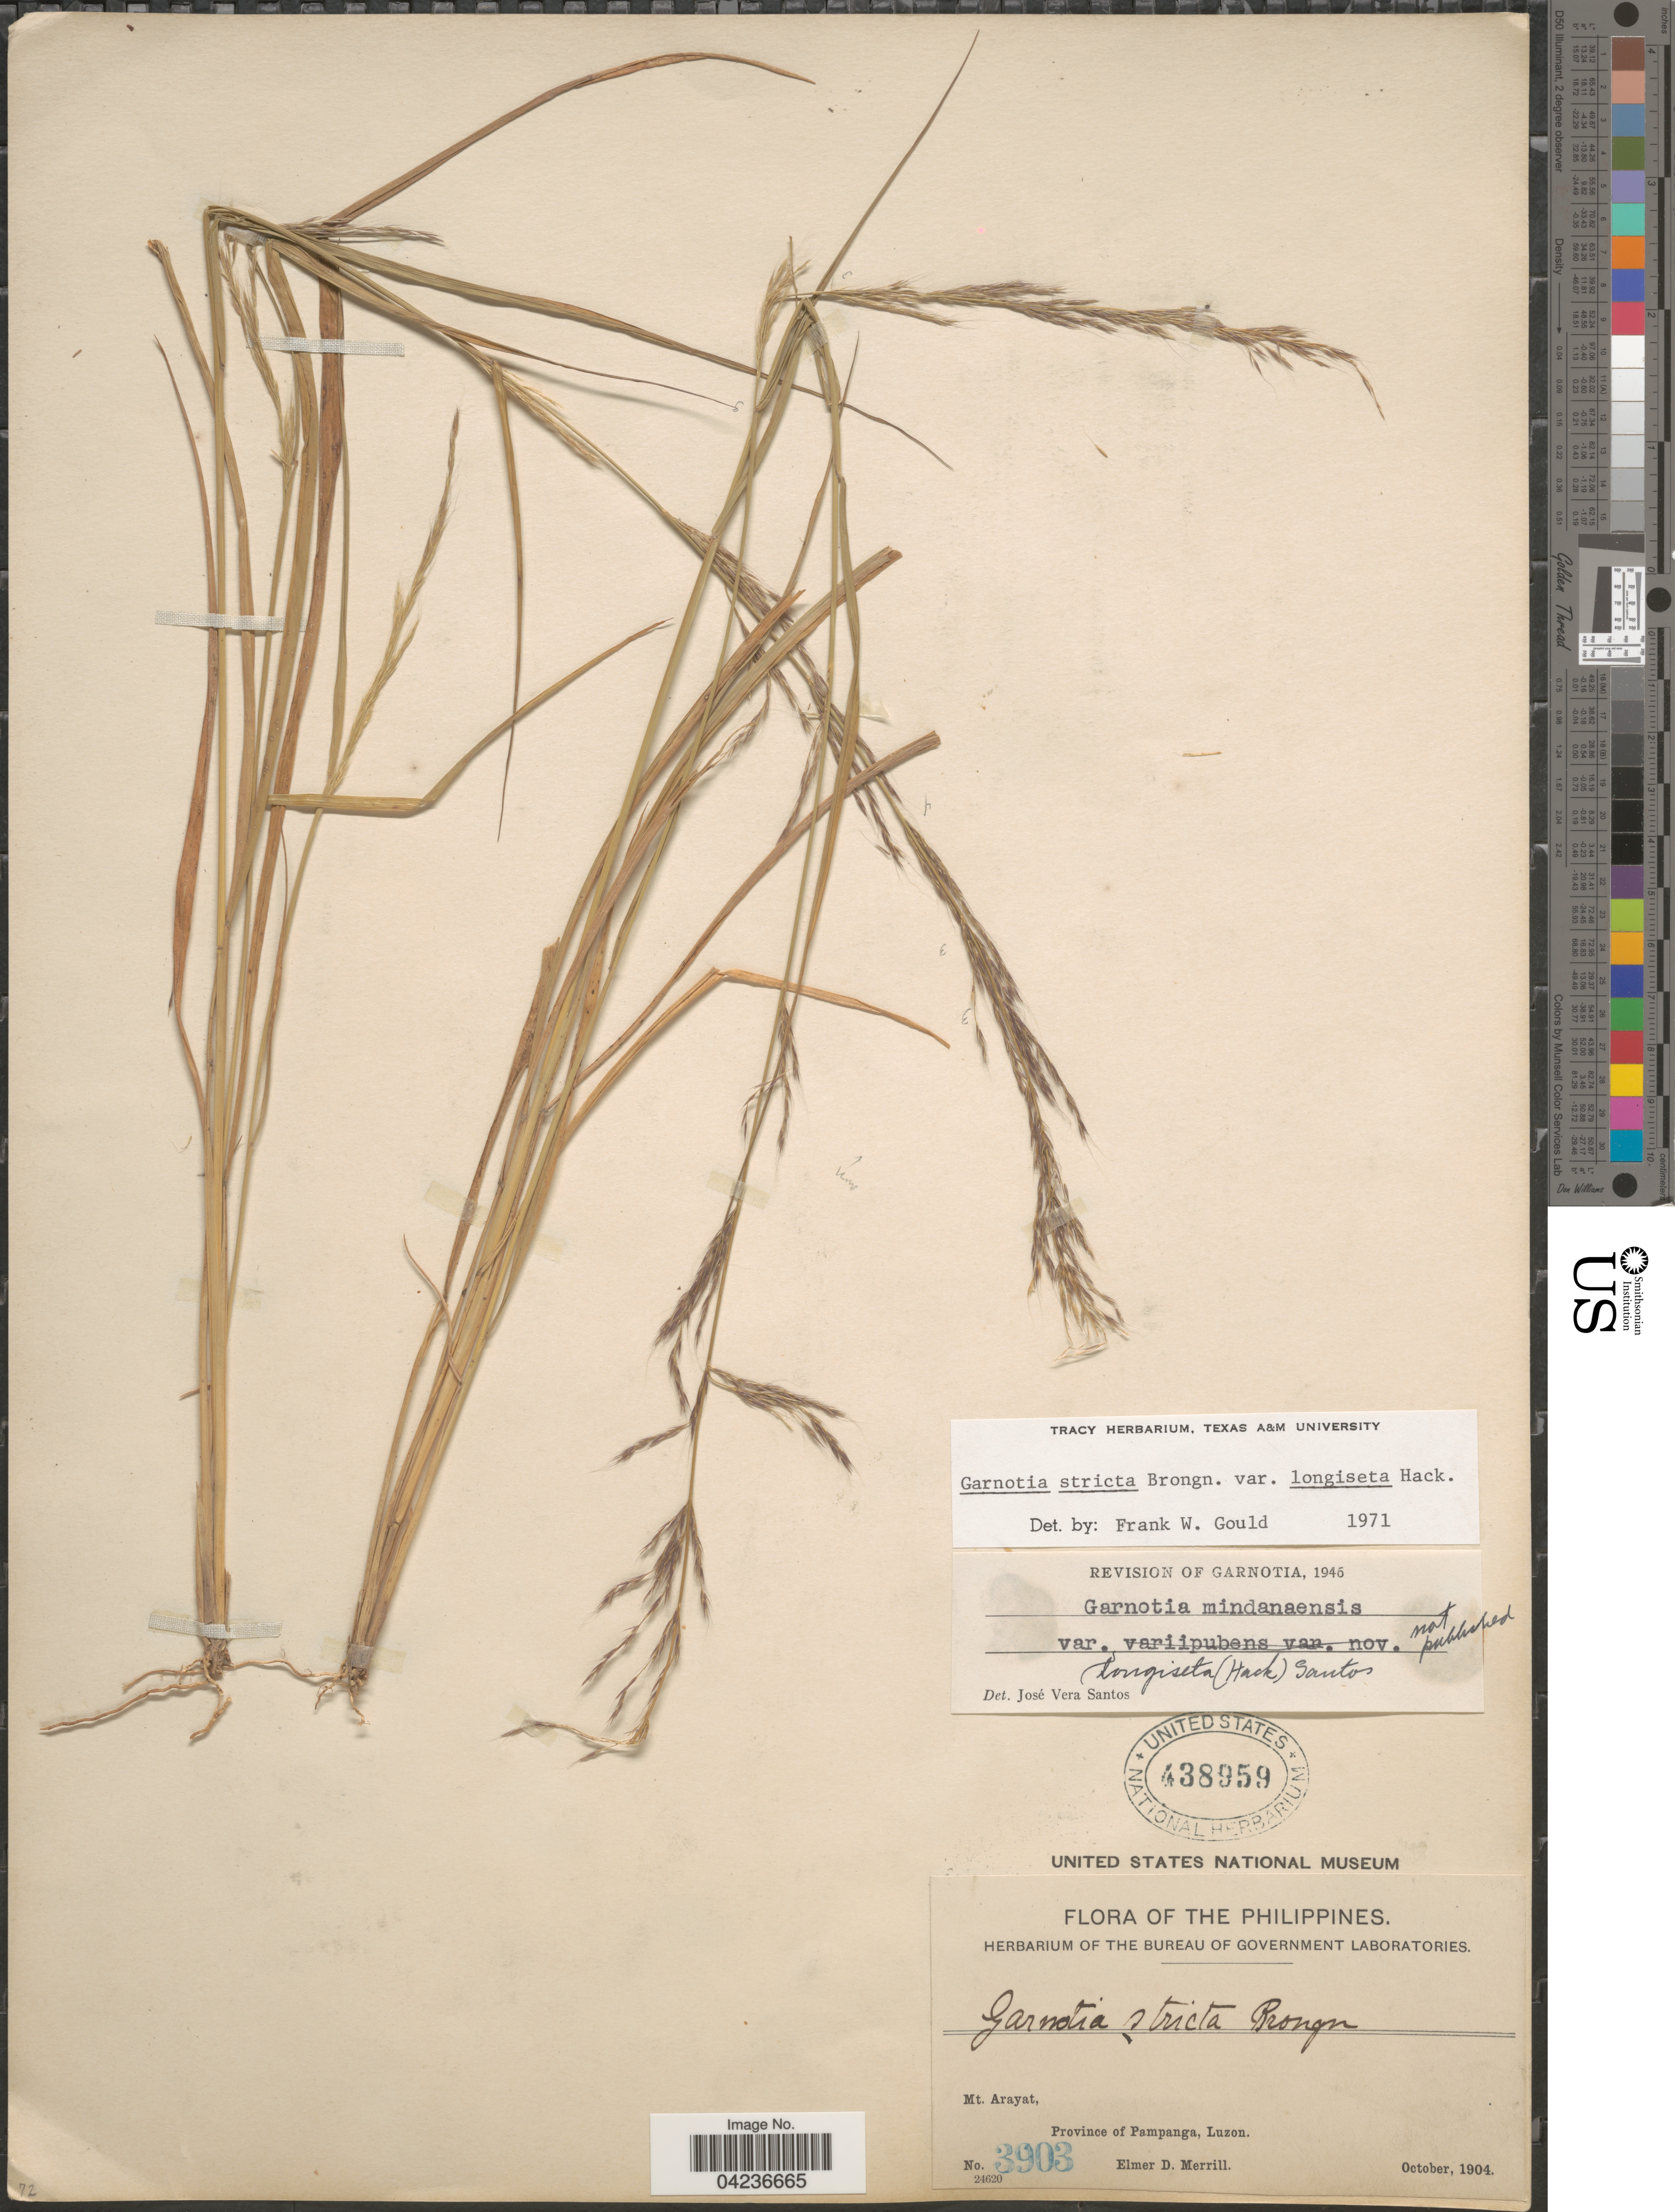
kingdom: Plantae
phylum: Tracheophyta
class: Liliopsida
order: Poales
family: Poaceae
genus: Garnotia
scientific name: Garnotia sp.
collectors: E. D. Merrill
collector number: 3903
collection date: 1904-10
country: Philippines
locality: Mt. Arayat, Province of Pampanga, Luzon.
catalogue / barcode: US 438959